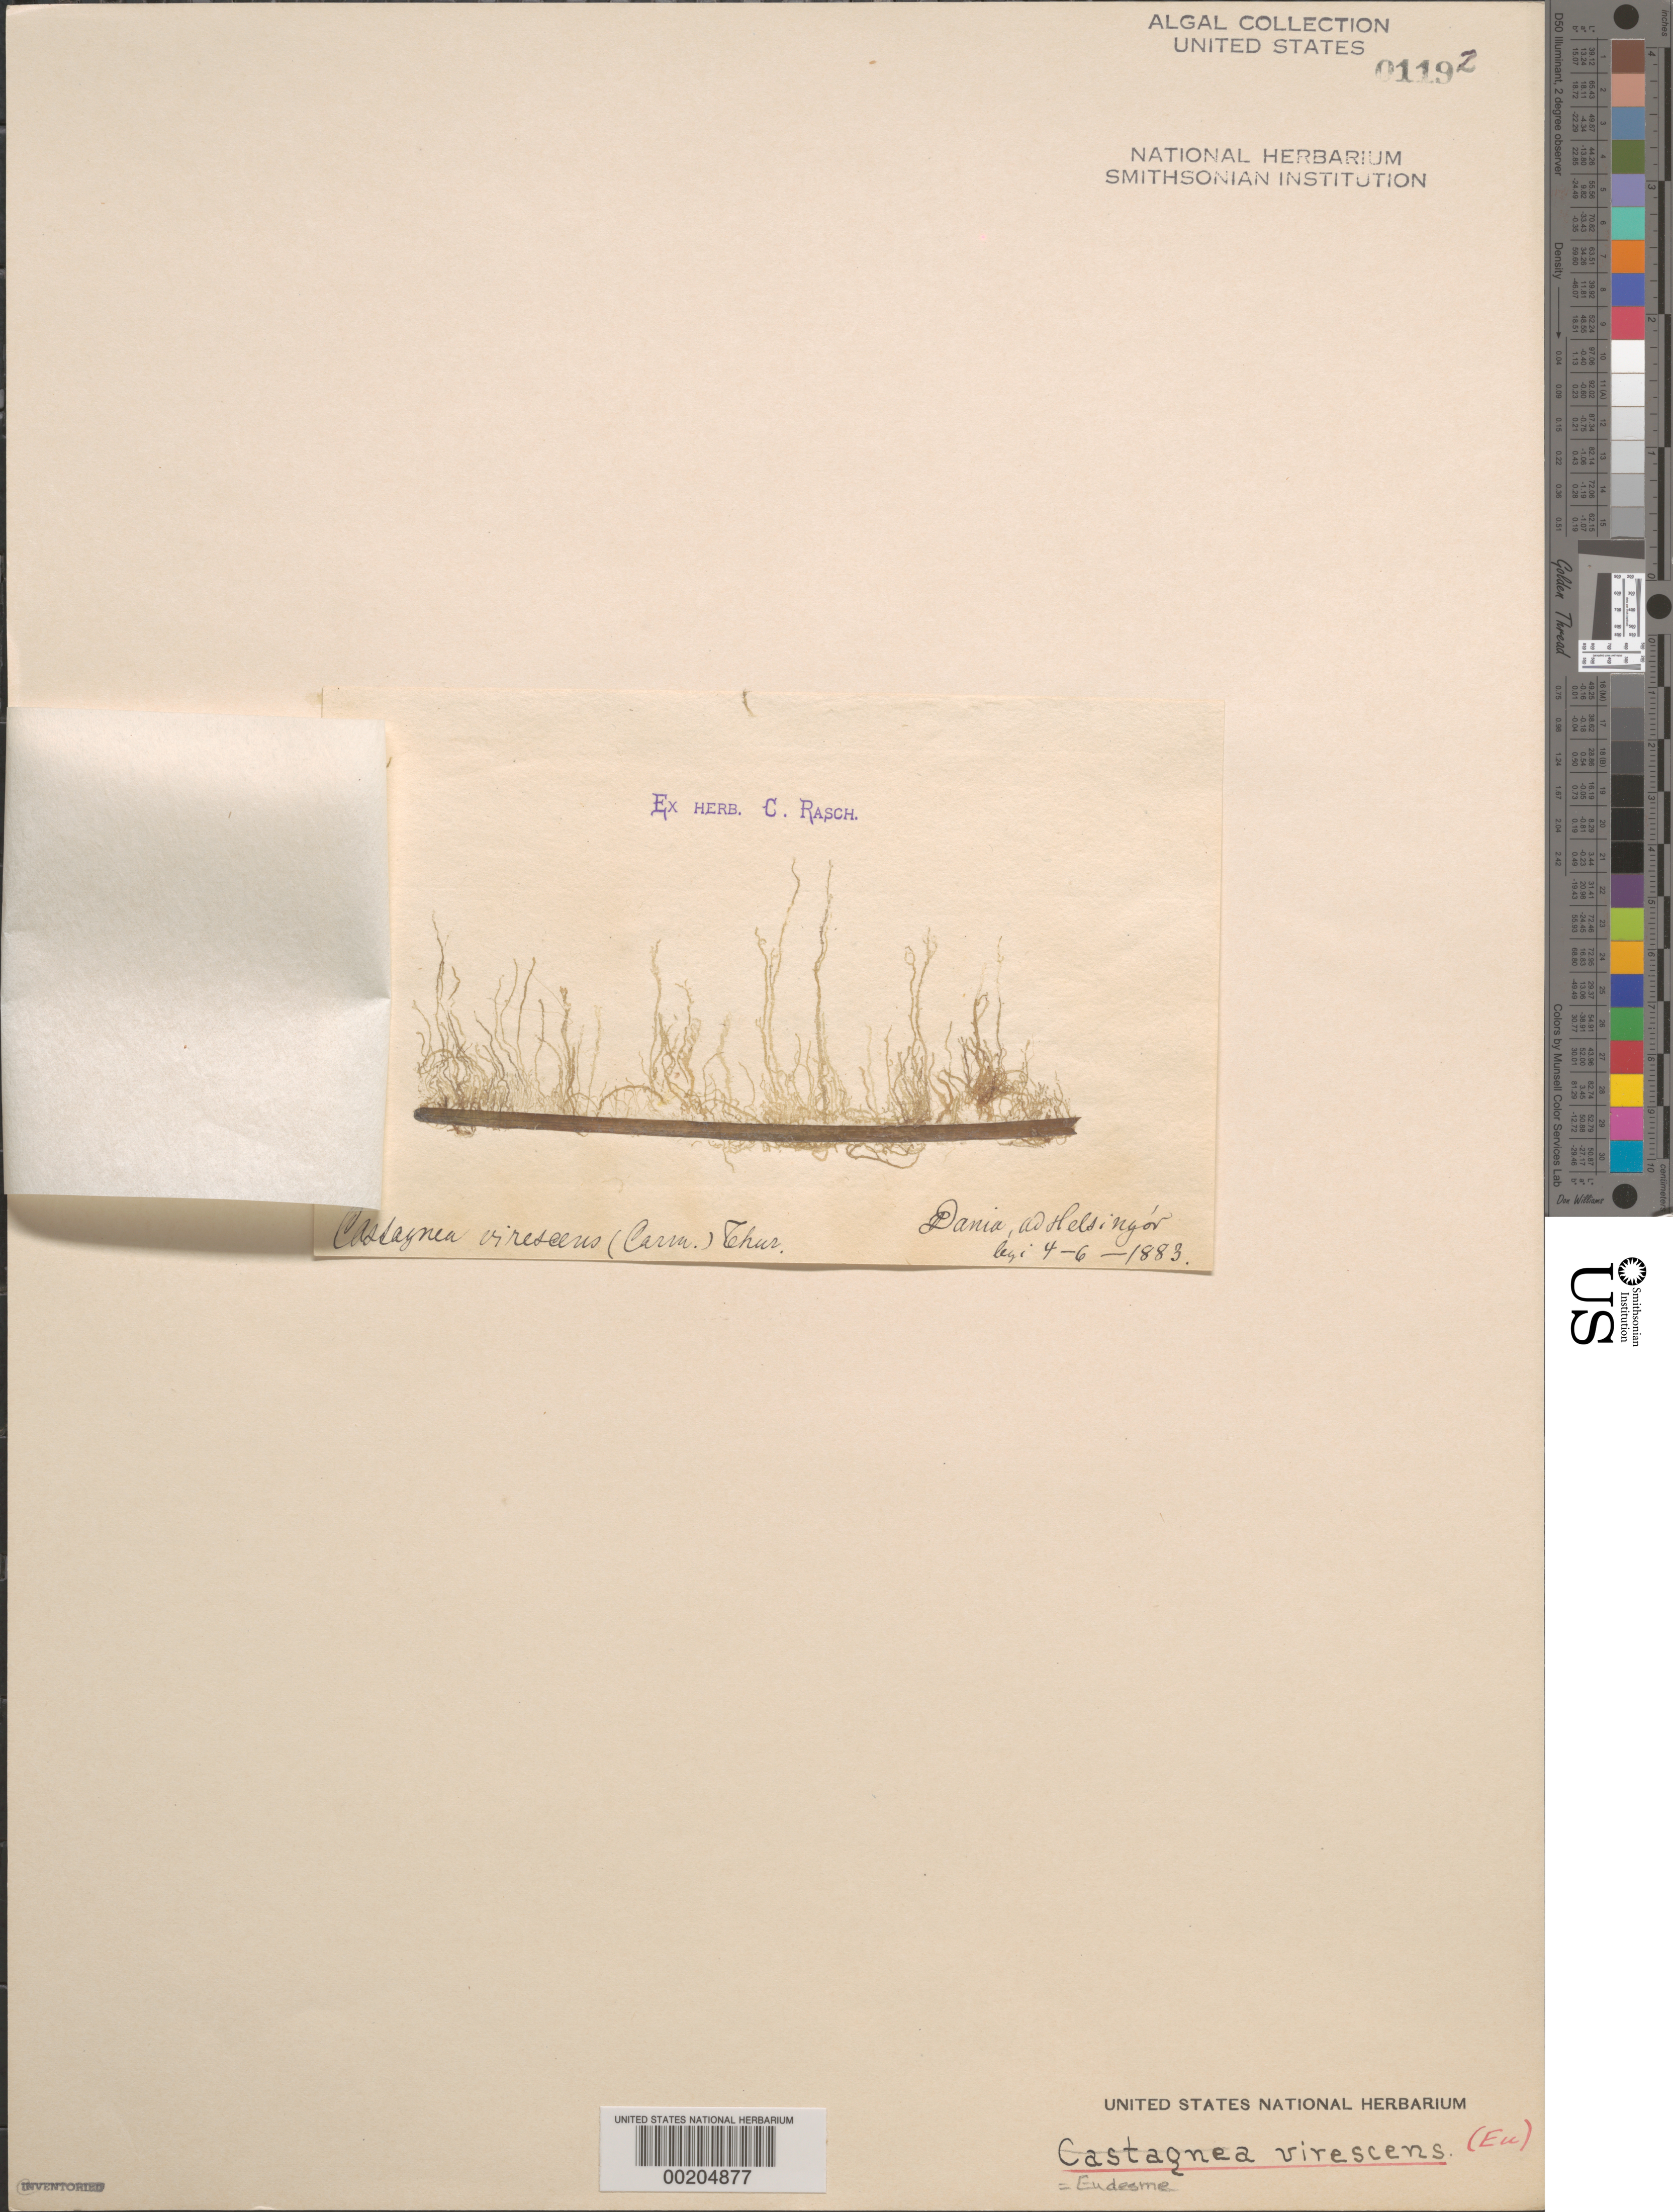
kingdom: Chromista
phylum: Ochrophyta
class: Phaeophyceae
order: Ectocarpales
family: Chordariaceae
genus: Eudesme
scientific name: Eudesme virescens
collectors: C. Rasch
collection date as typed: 04 Jun 1883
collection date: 1883-06-04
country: Denmark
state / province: Hovedstaden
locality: Helsingor, Sjaelland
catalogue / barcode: US 1192